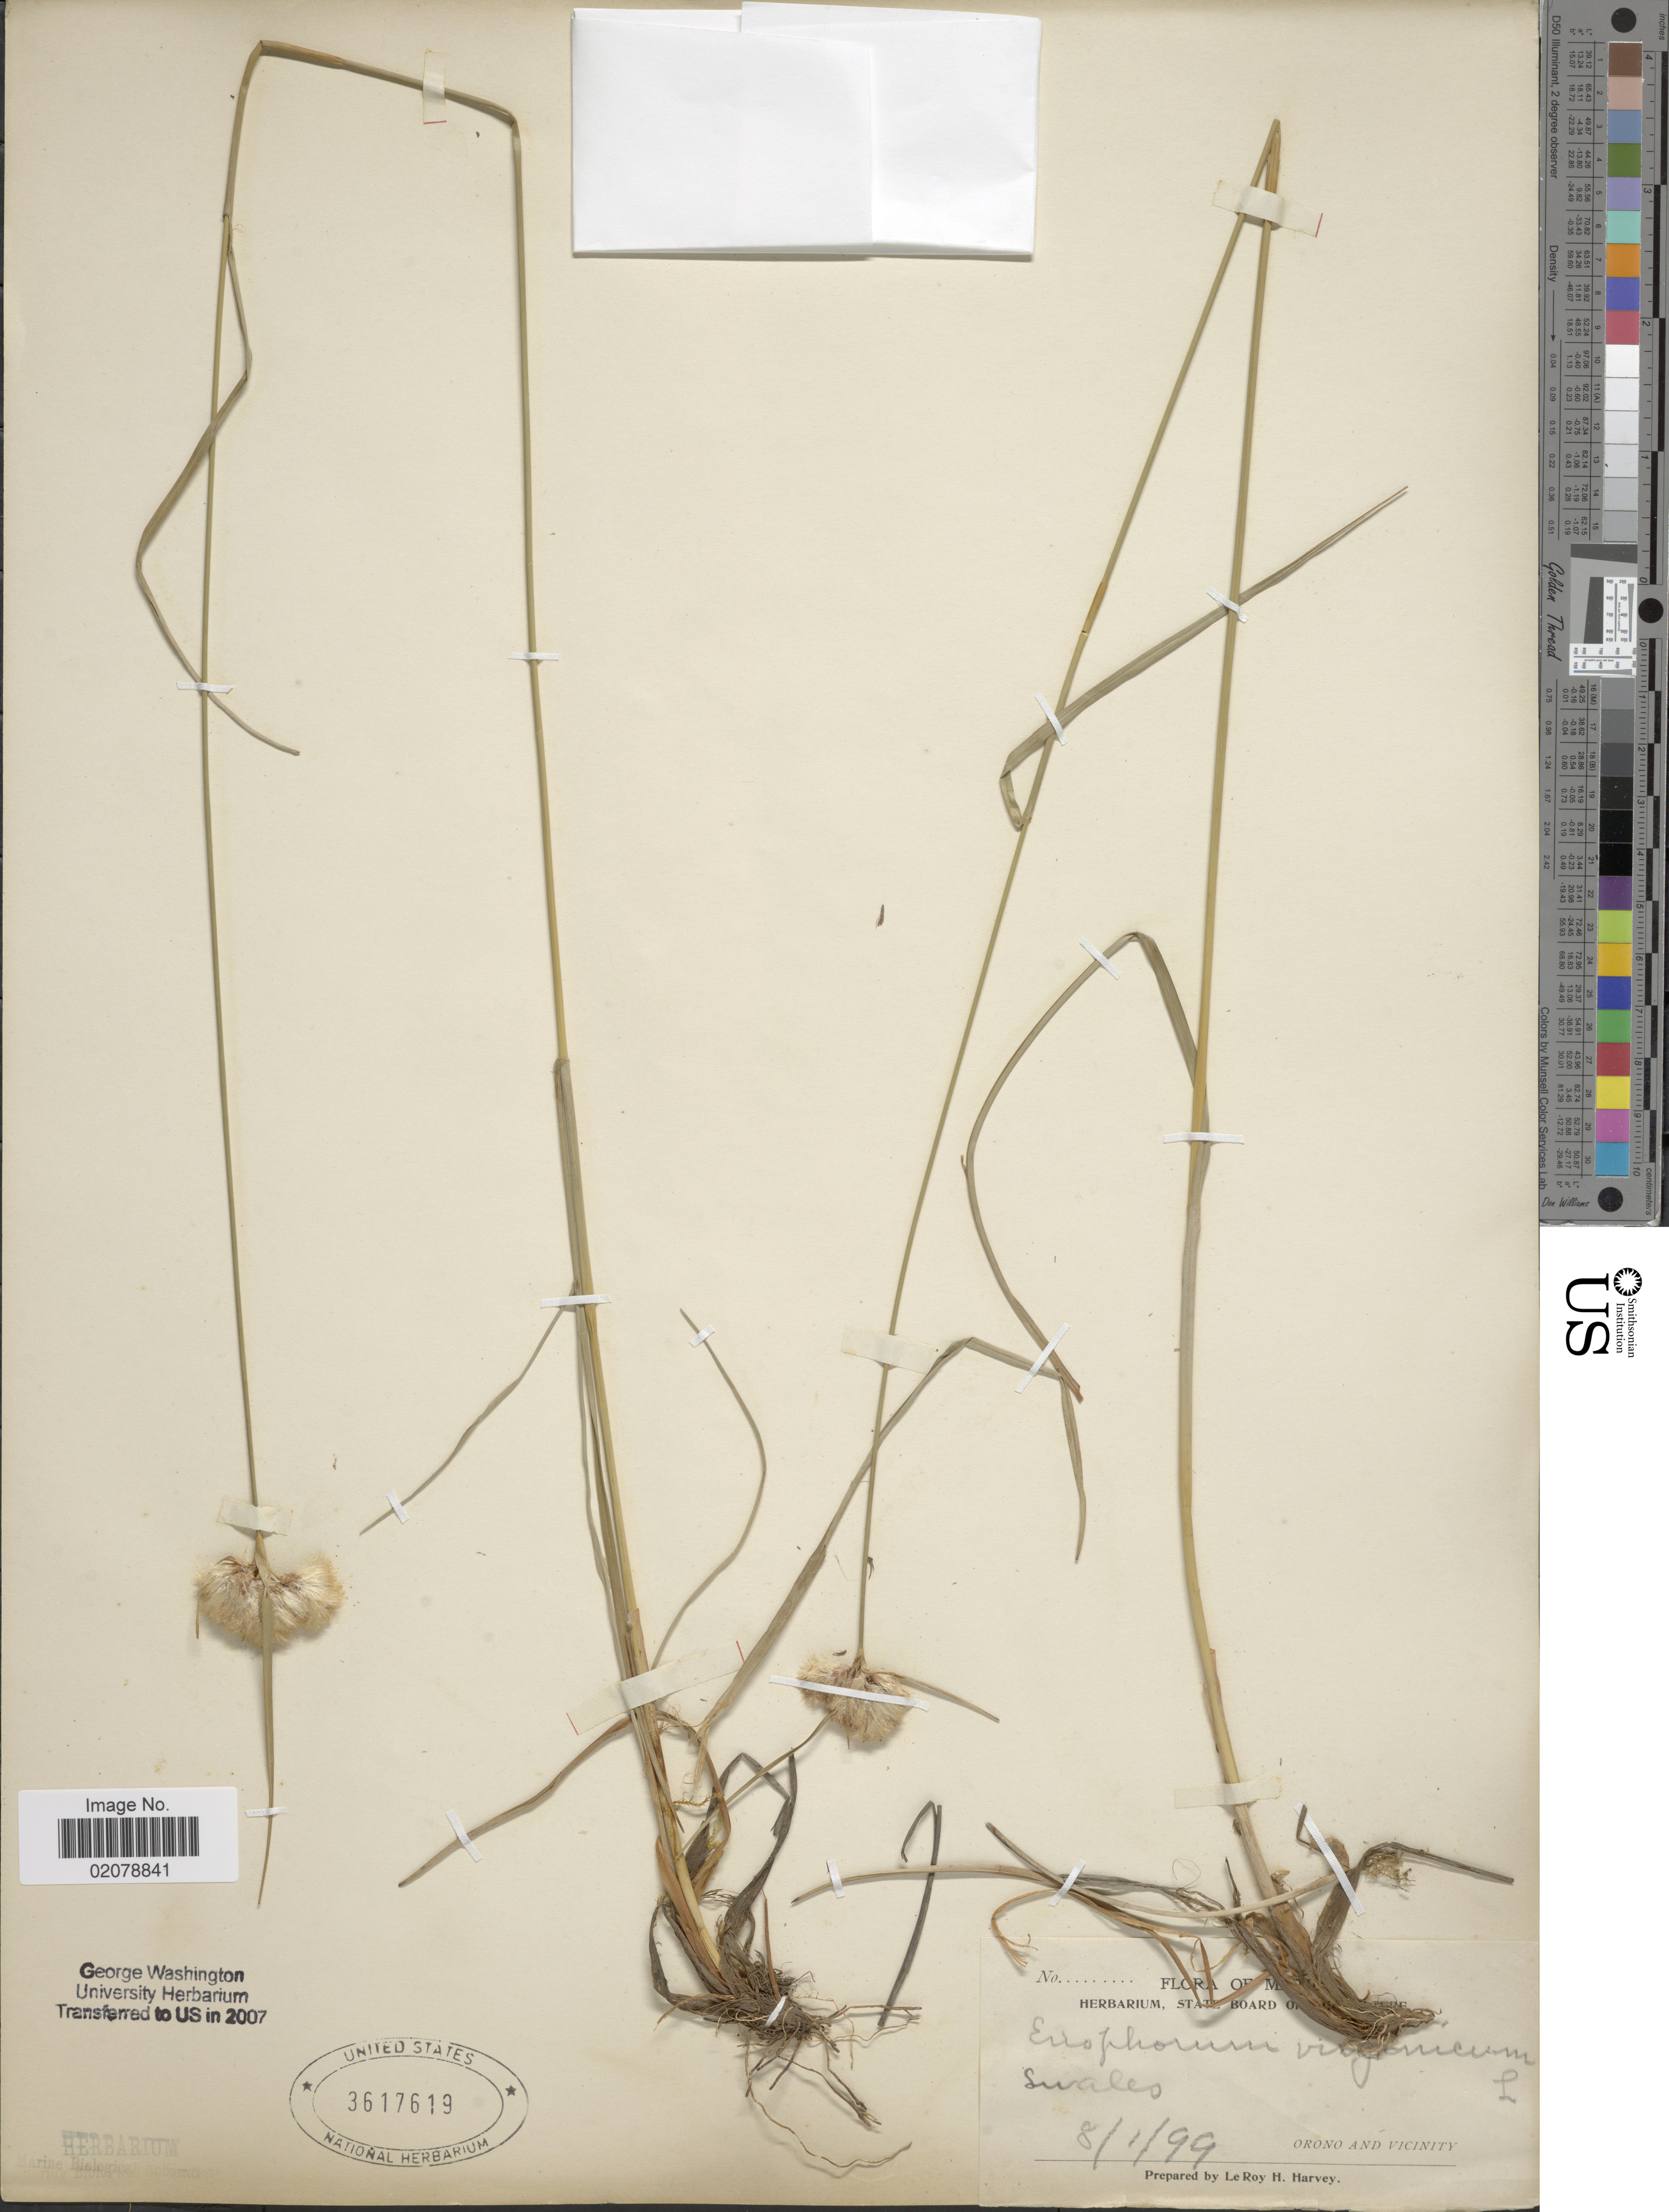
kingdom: Plantae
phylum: Tracheophyta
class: Liliopsida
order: Poales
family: Cyperaceae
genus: Eriophorum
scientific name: Eriophorum virginicum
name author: L.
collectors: L. H. Harvey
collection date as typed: Transcribed d/m/y: 1/8/99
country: United States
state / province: Maine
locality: Orono and vicinity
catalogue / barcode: US 3617619